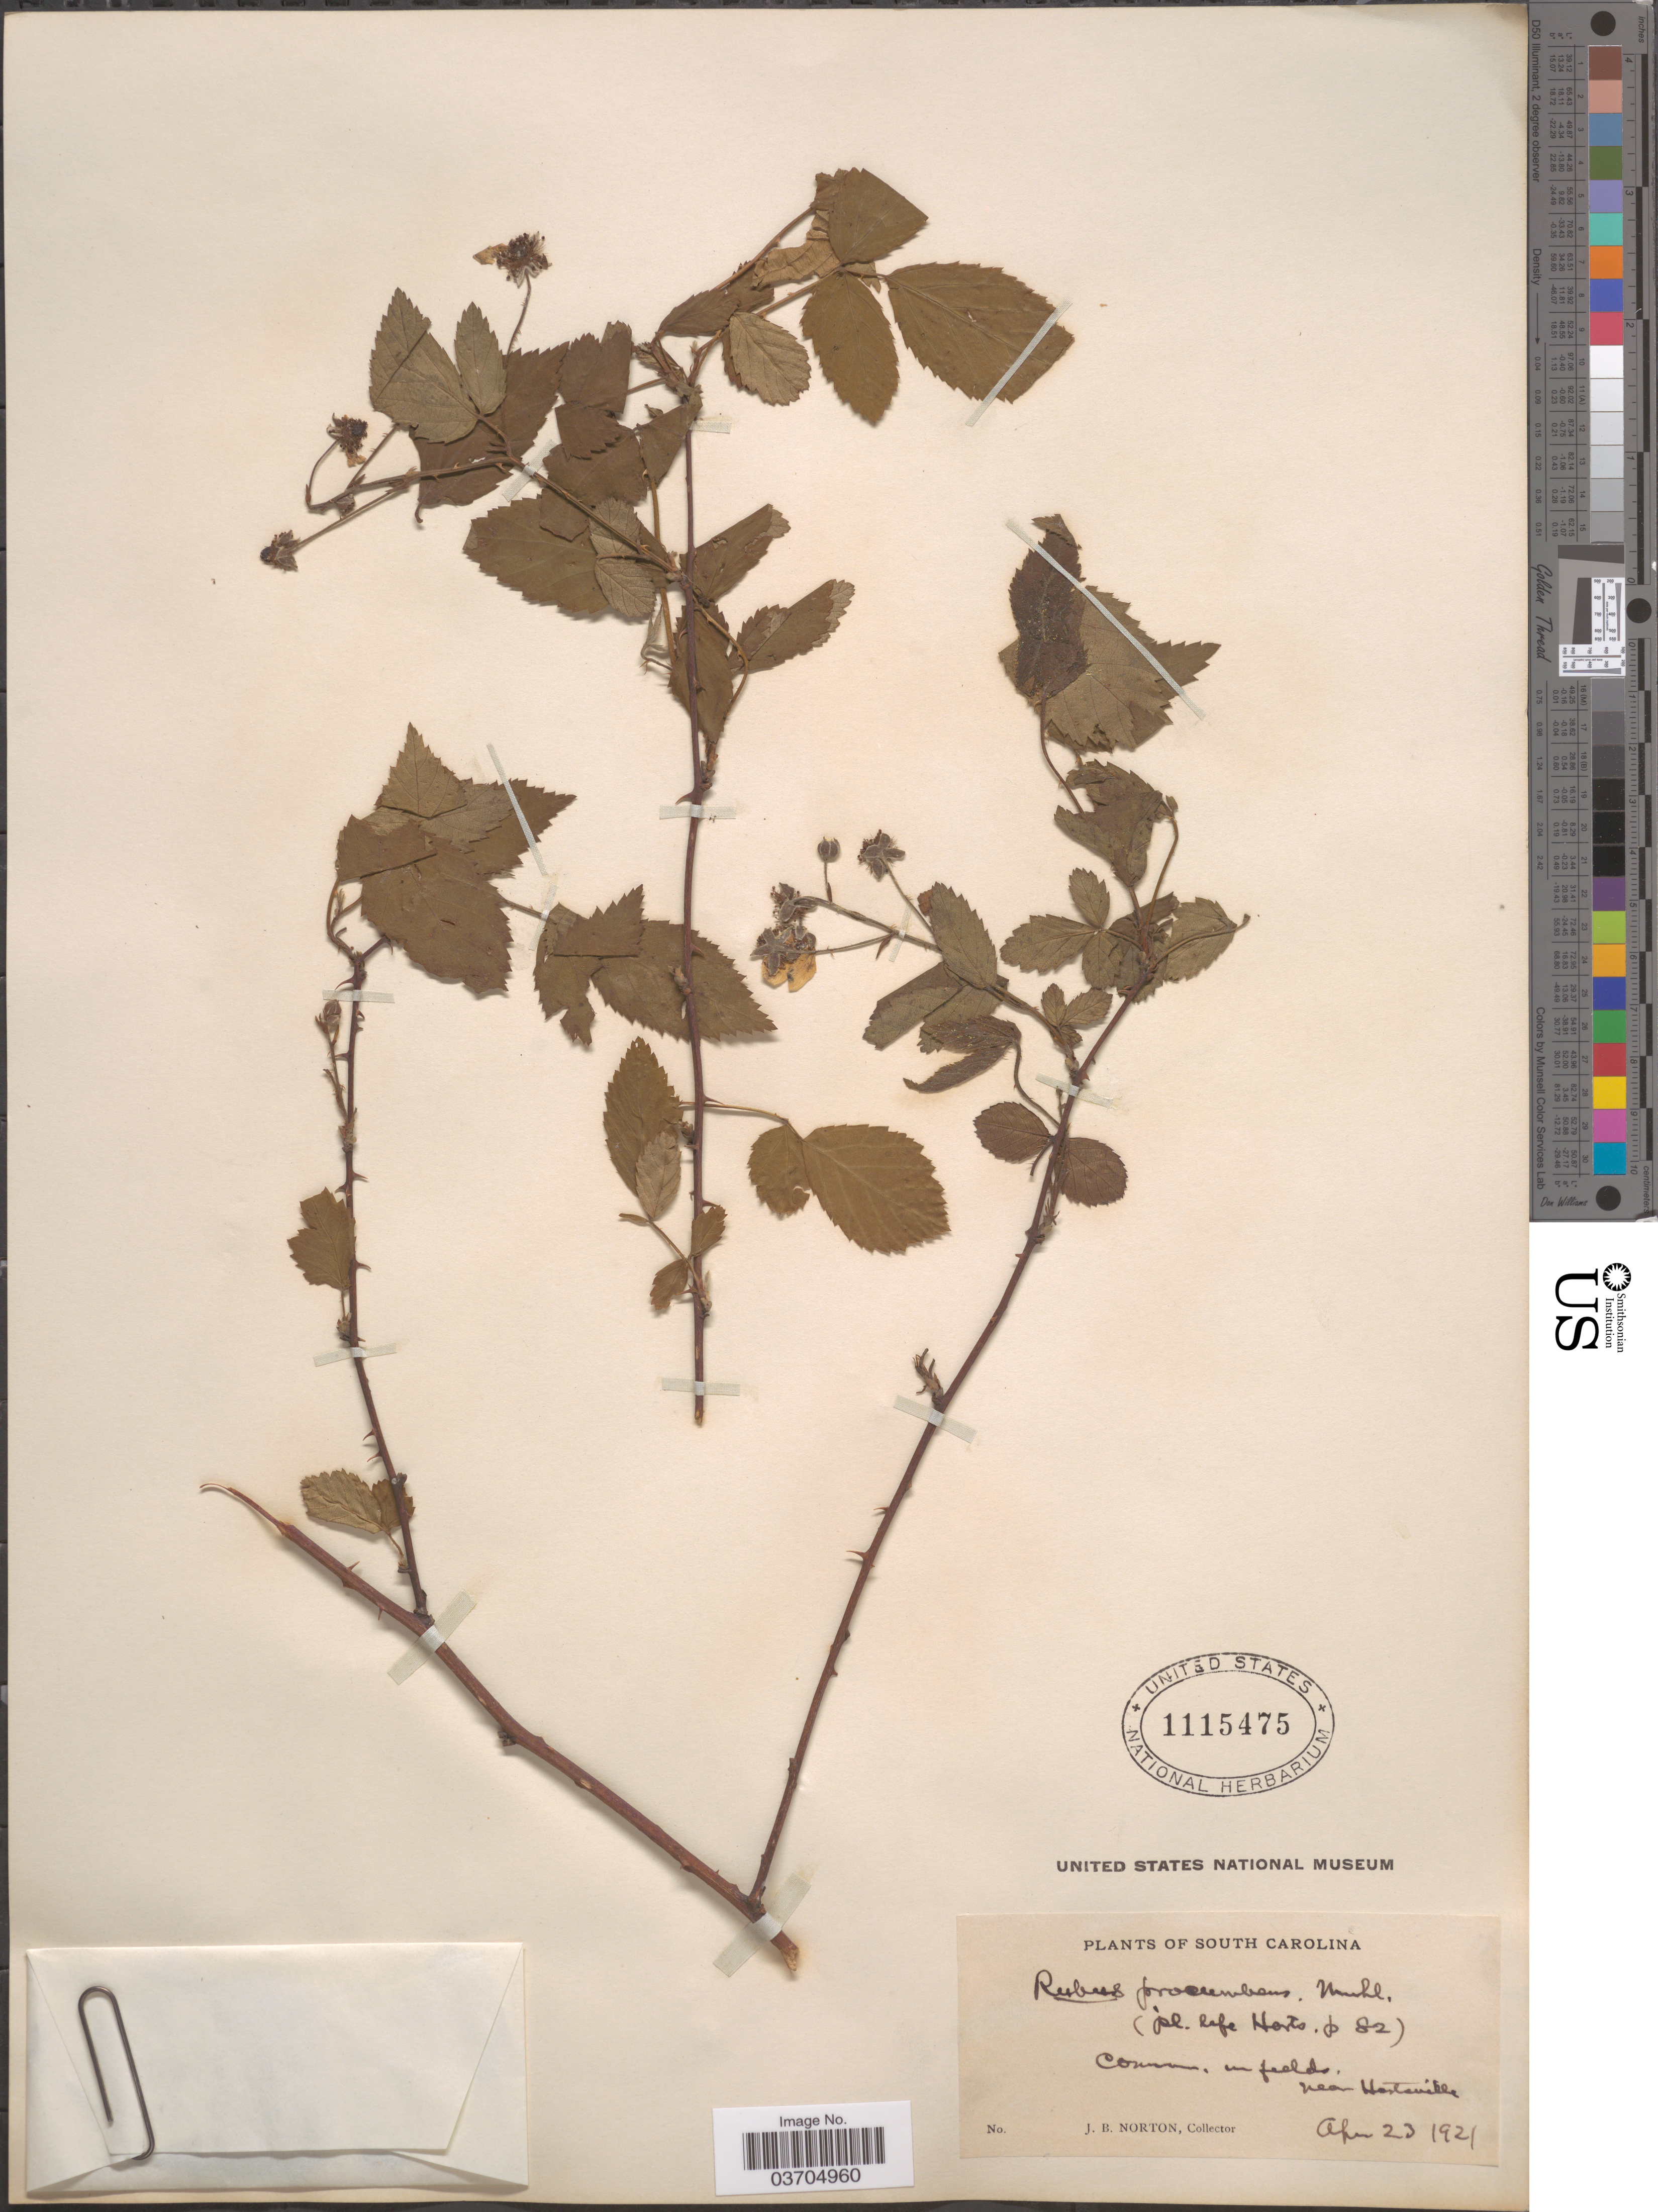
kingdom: Plantae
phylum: Tracheophyta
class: Magnoliopsida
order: Rosales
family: Rosaceae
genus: Rubus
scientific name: Rubus procumbens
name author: Muhl.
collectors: J. B. Norton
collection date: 1921-04-23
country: United States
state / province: South Carolina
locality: Near Hartsville.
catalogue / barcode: US 1115475